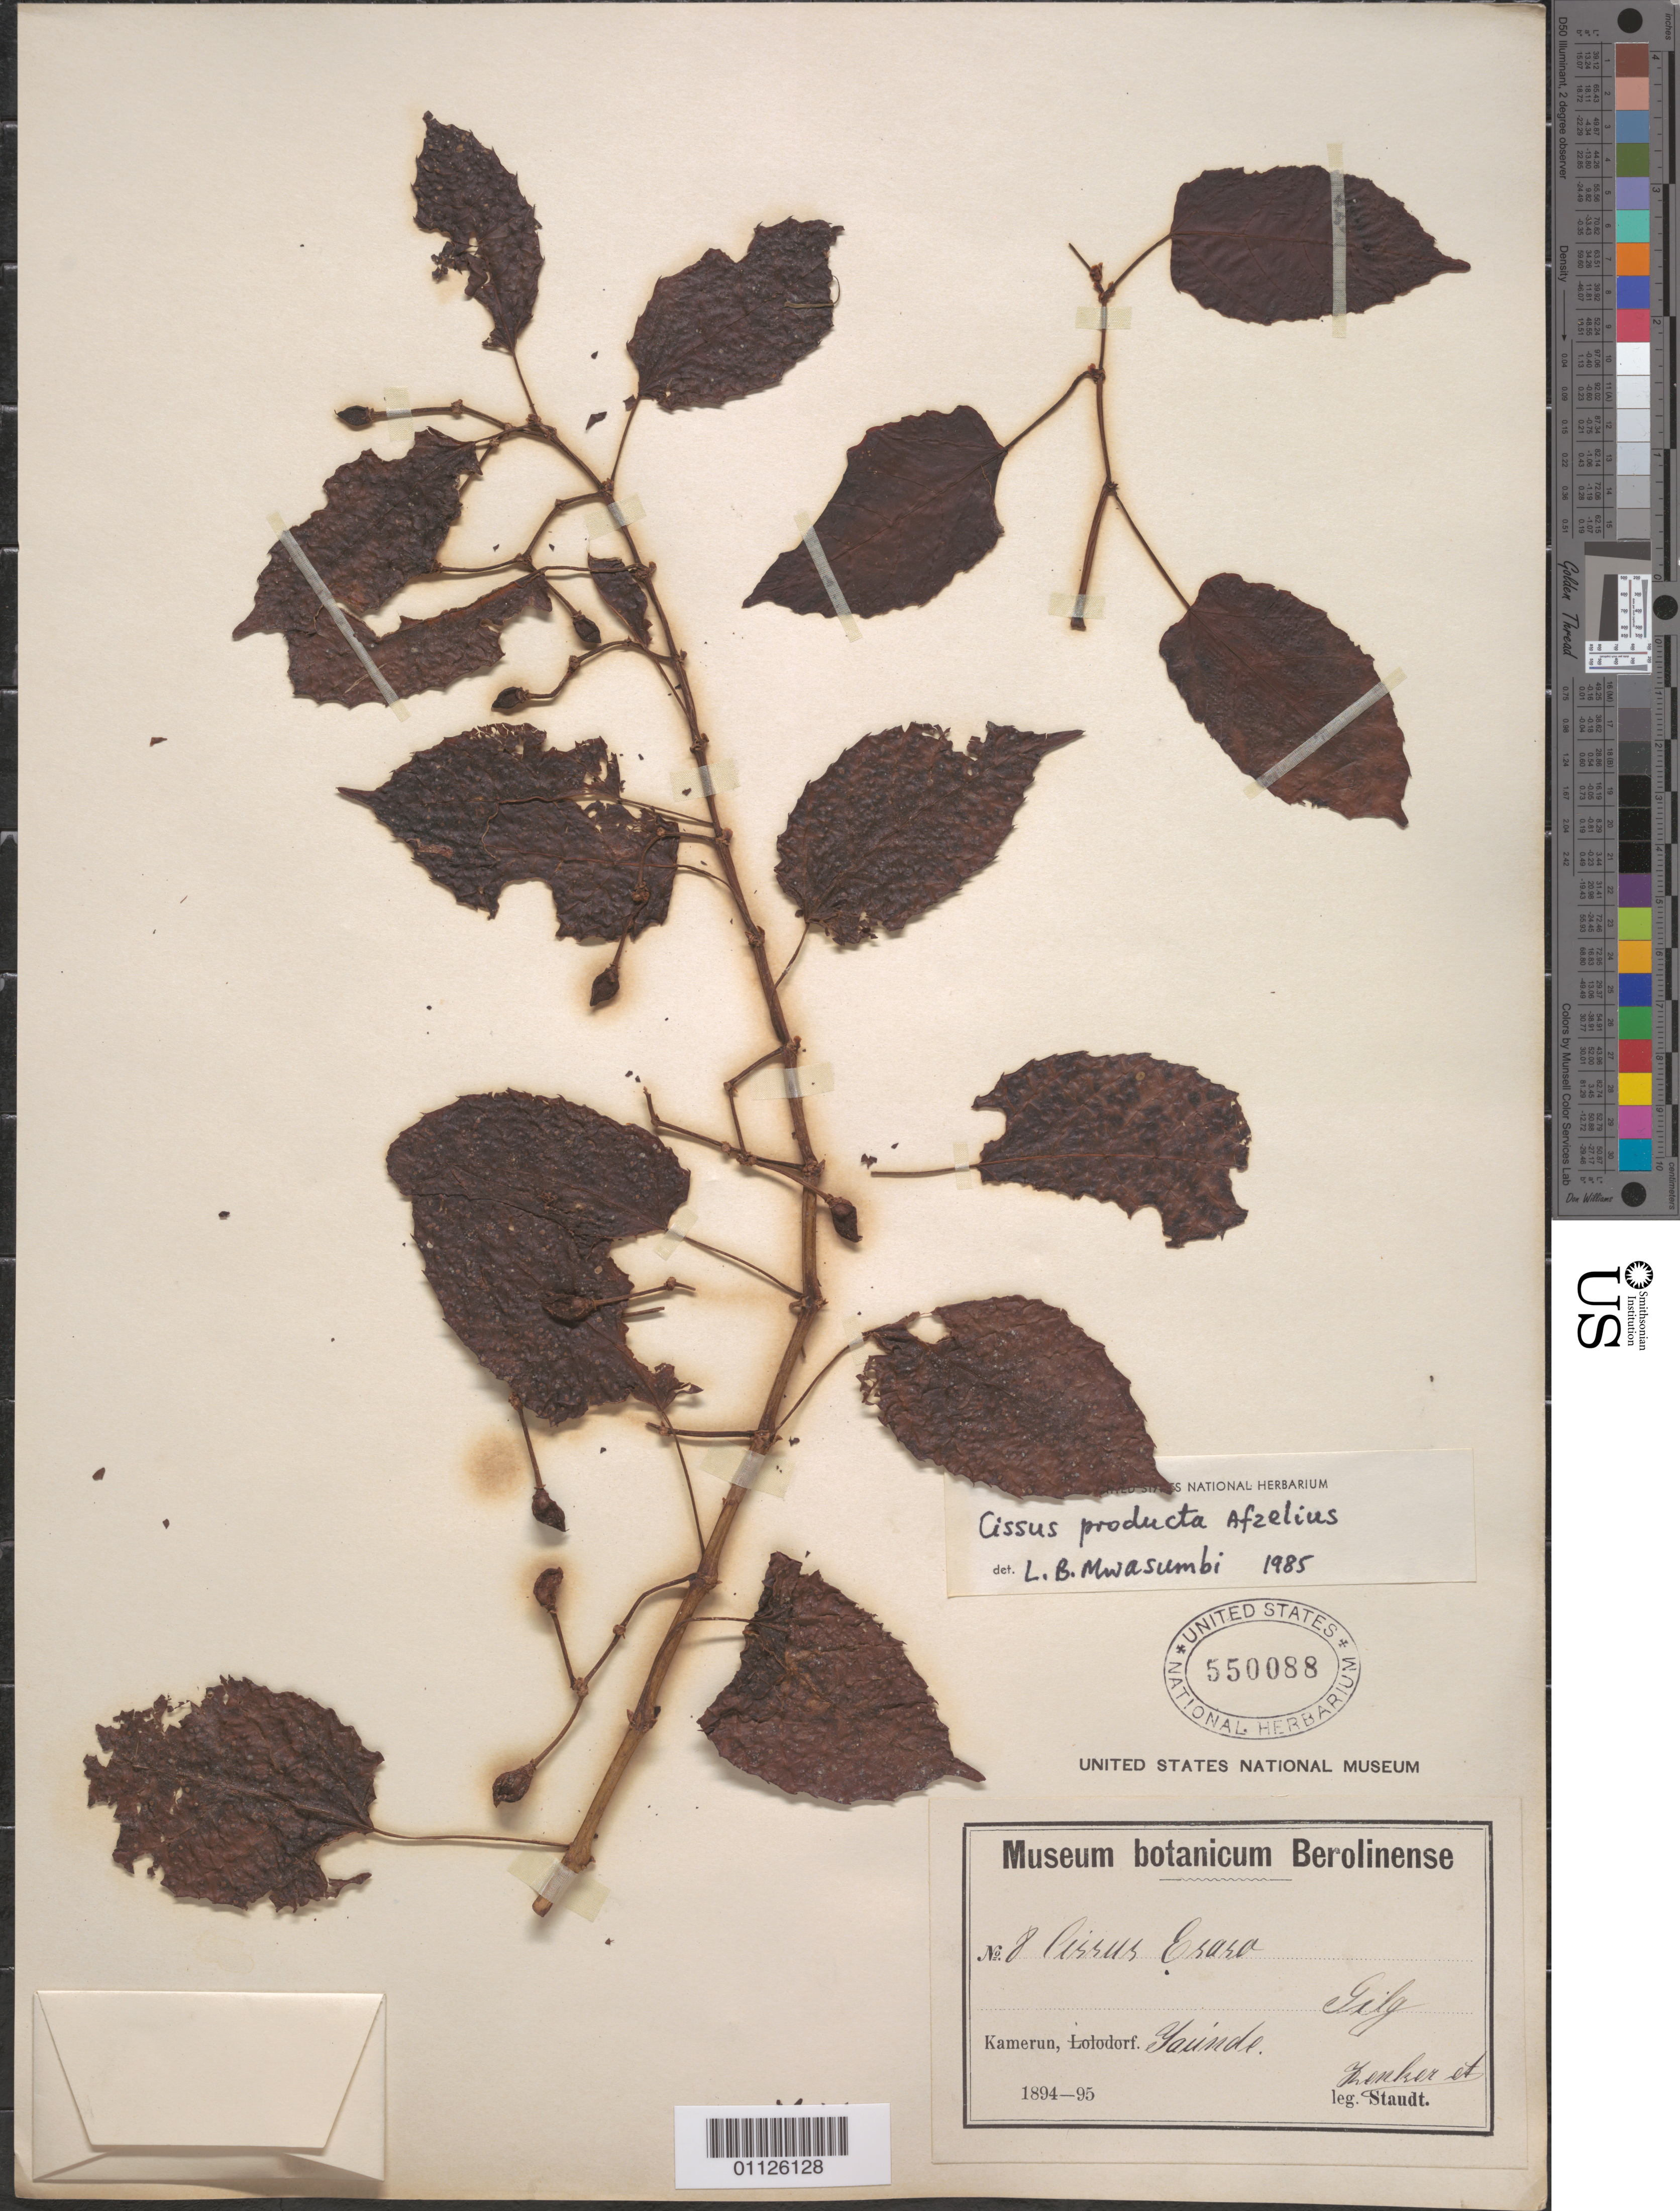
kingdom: Plantae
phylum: Tracheophyta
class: Magnoliopsida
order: Vitales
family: Vitaceae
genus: Cissus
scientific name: Cissus producta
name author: Afzel.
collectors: G. A. Zenker & A. Staudt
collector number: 8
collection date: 1894/1895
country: Cameroon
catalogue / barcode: US 550088